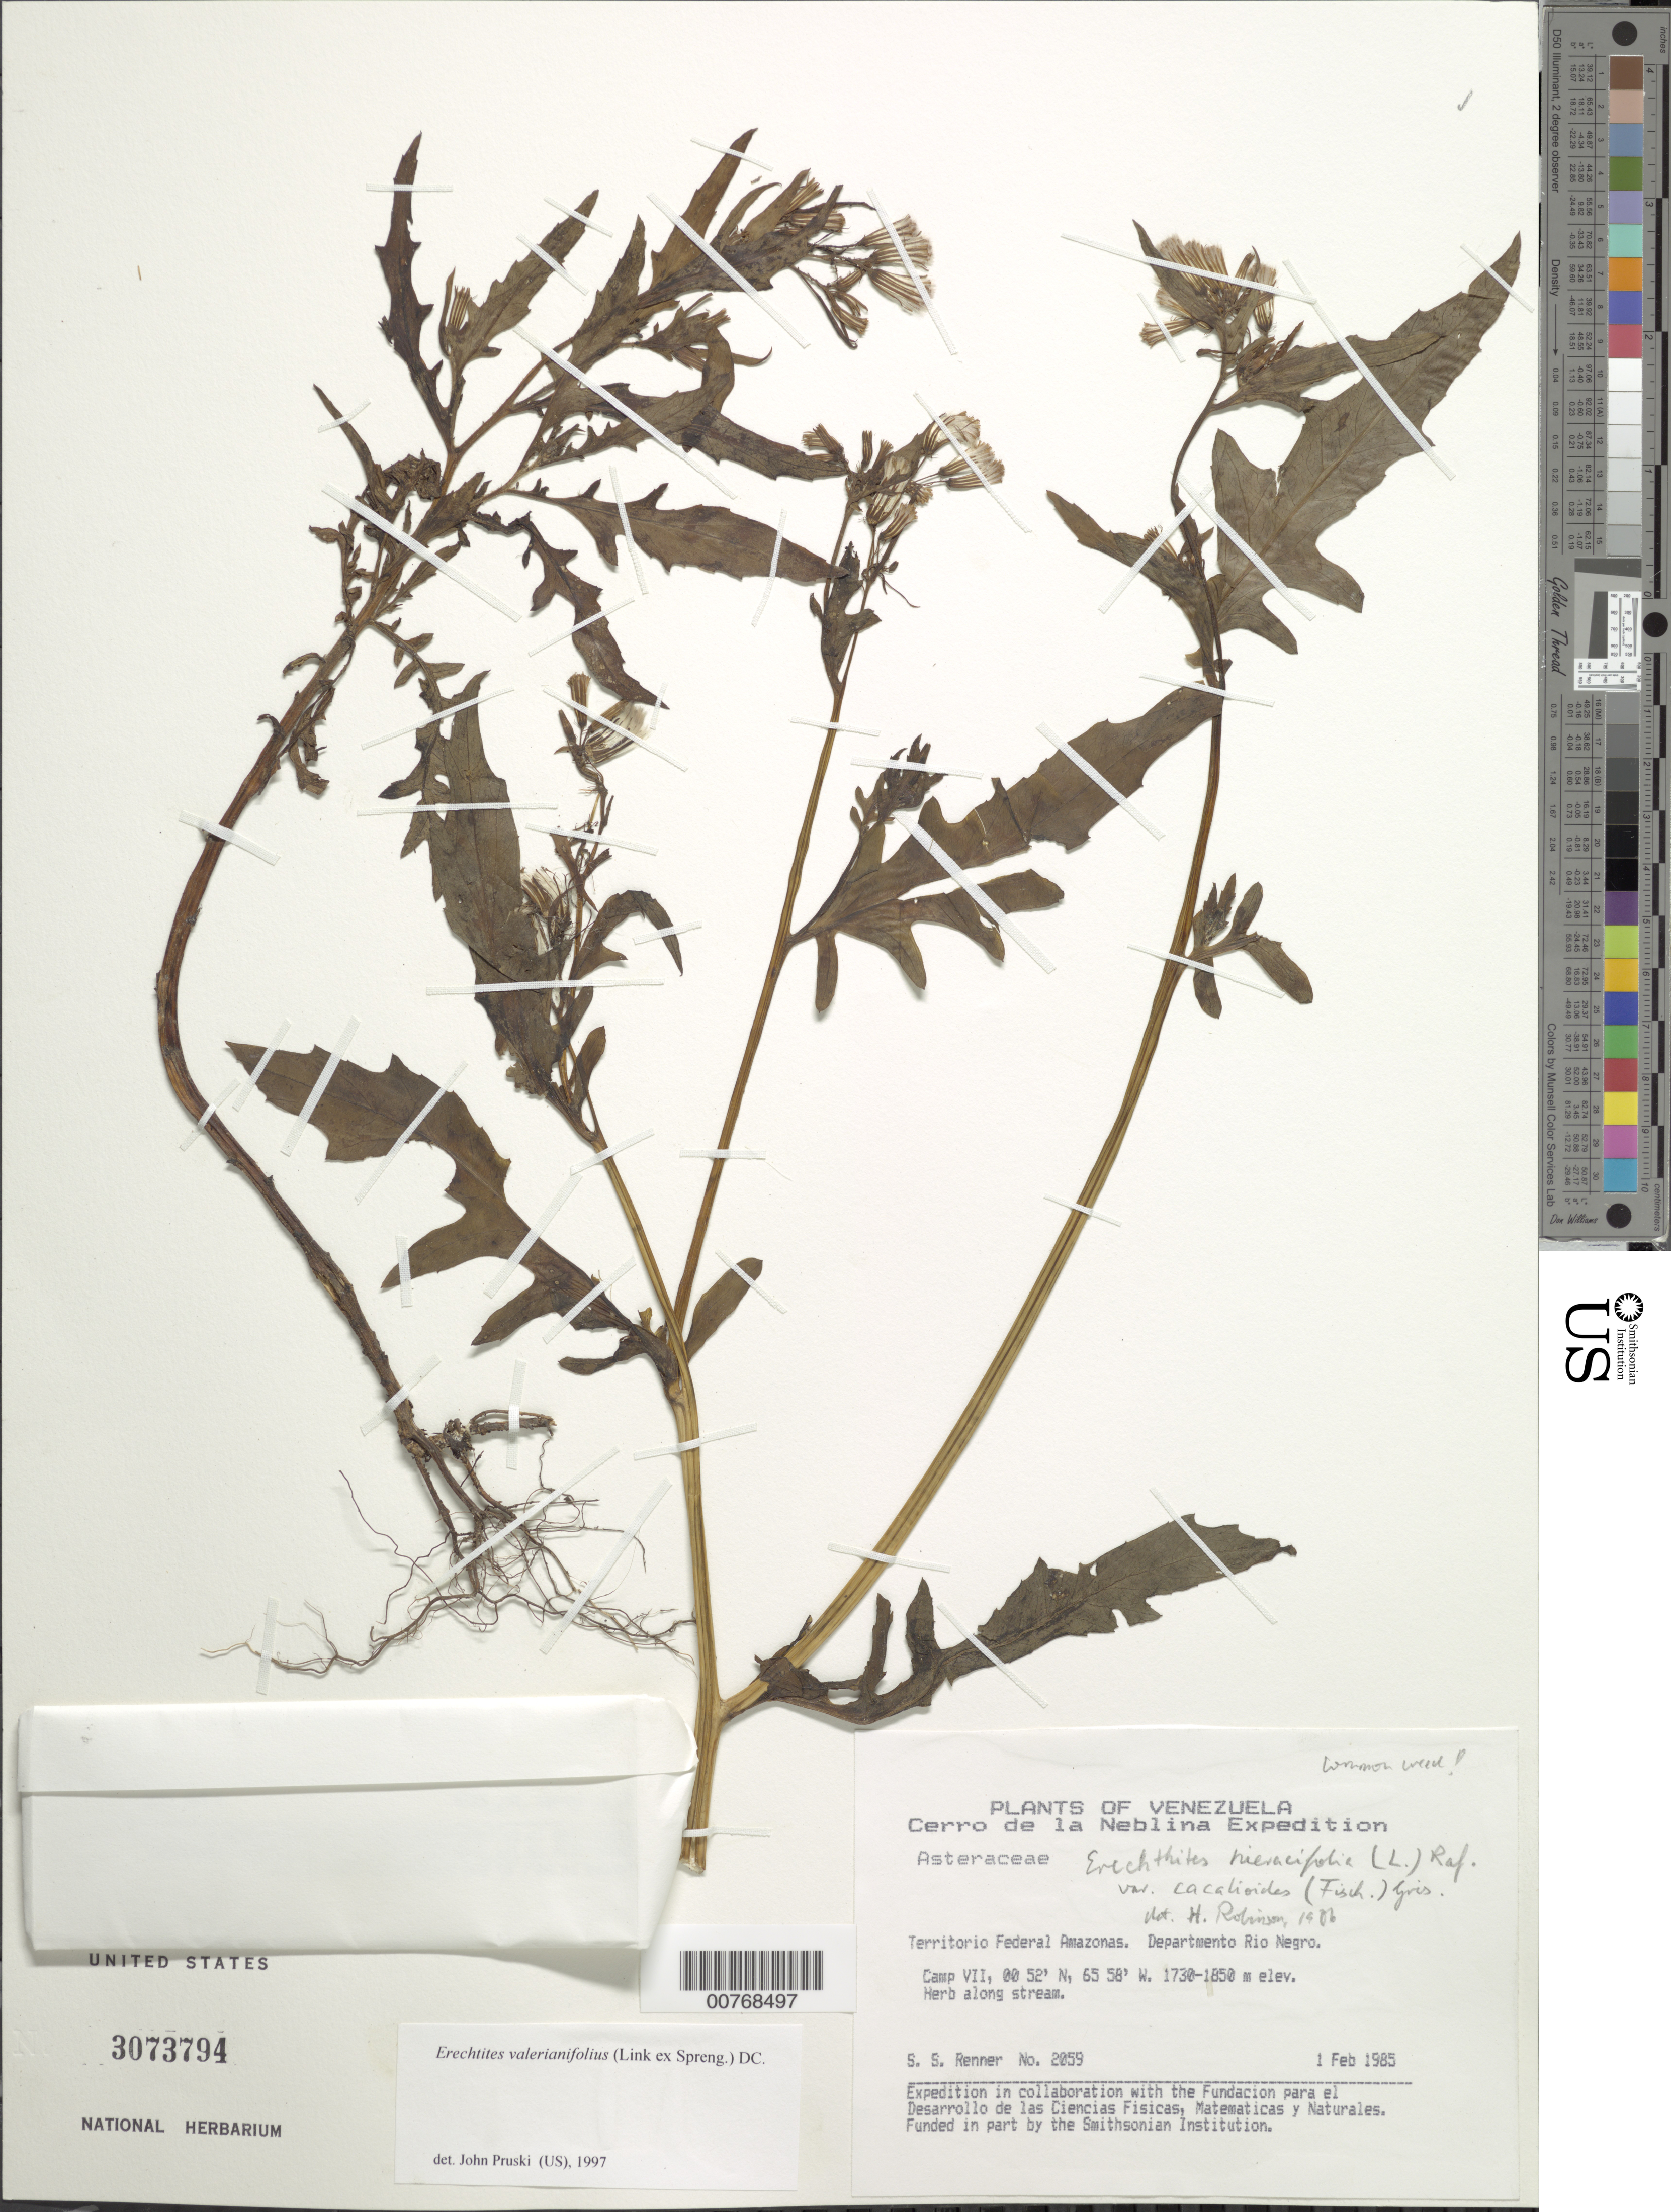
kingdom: Plantae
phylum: Tracheophyta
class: Magnoliopsida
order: Asterales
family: Asteraceae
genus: Erechtites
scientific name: Erechtites valerianifolius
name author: (Link ex Spreng.) DC.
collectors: S. S. Renner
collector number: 2059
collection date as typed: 1-Feb-85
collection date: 1985-02-01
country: Venezuela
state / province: Amazonas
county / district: Río Negro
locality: Cerro de la Neblina, Camp VII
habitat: Along stream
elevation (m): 1730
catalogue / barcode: US 3073794